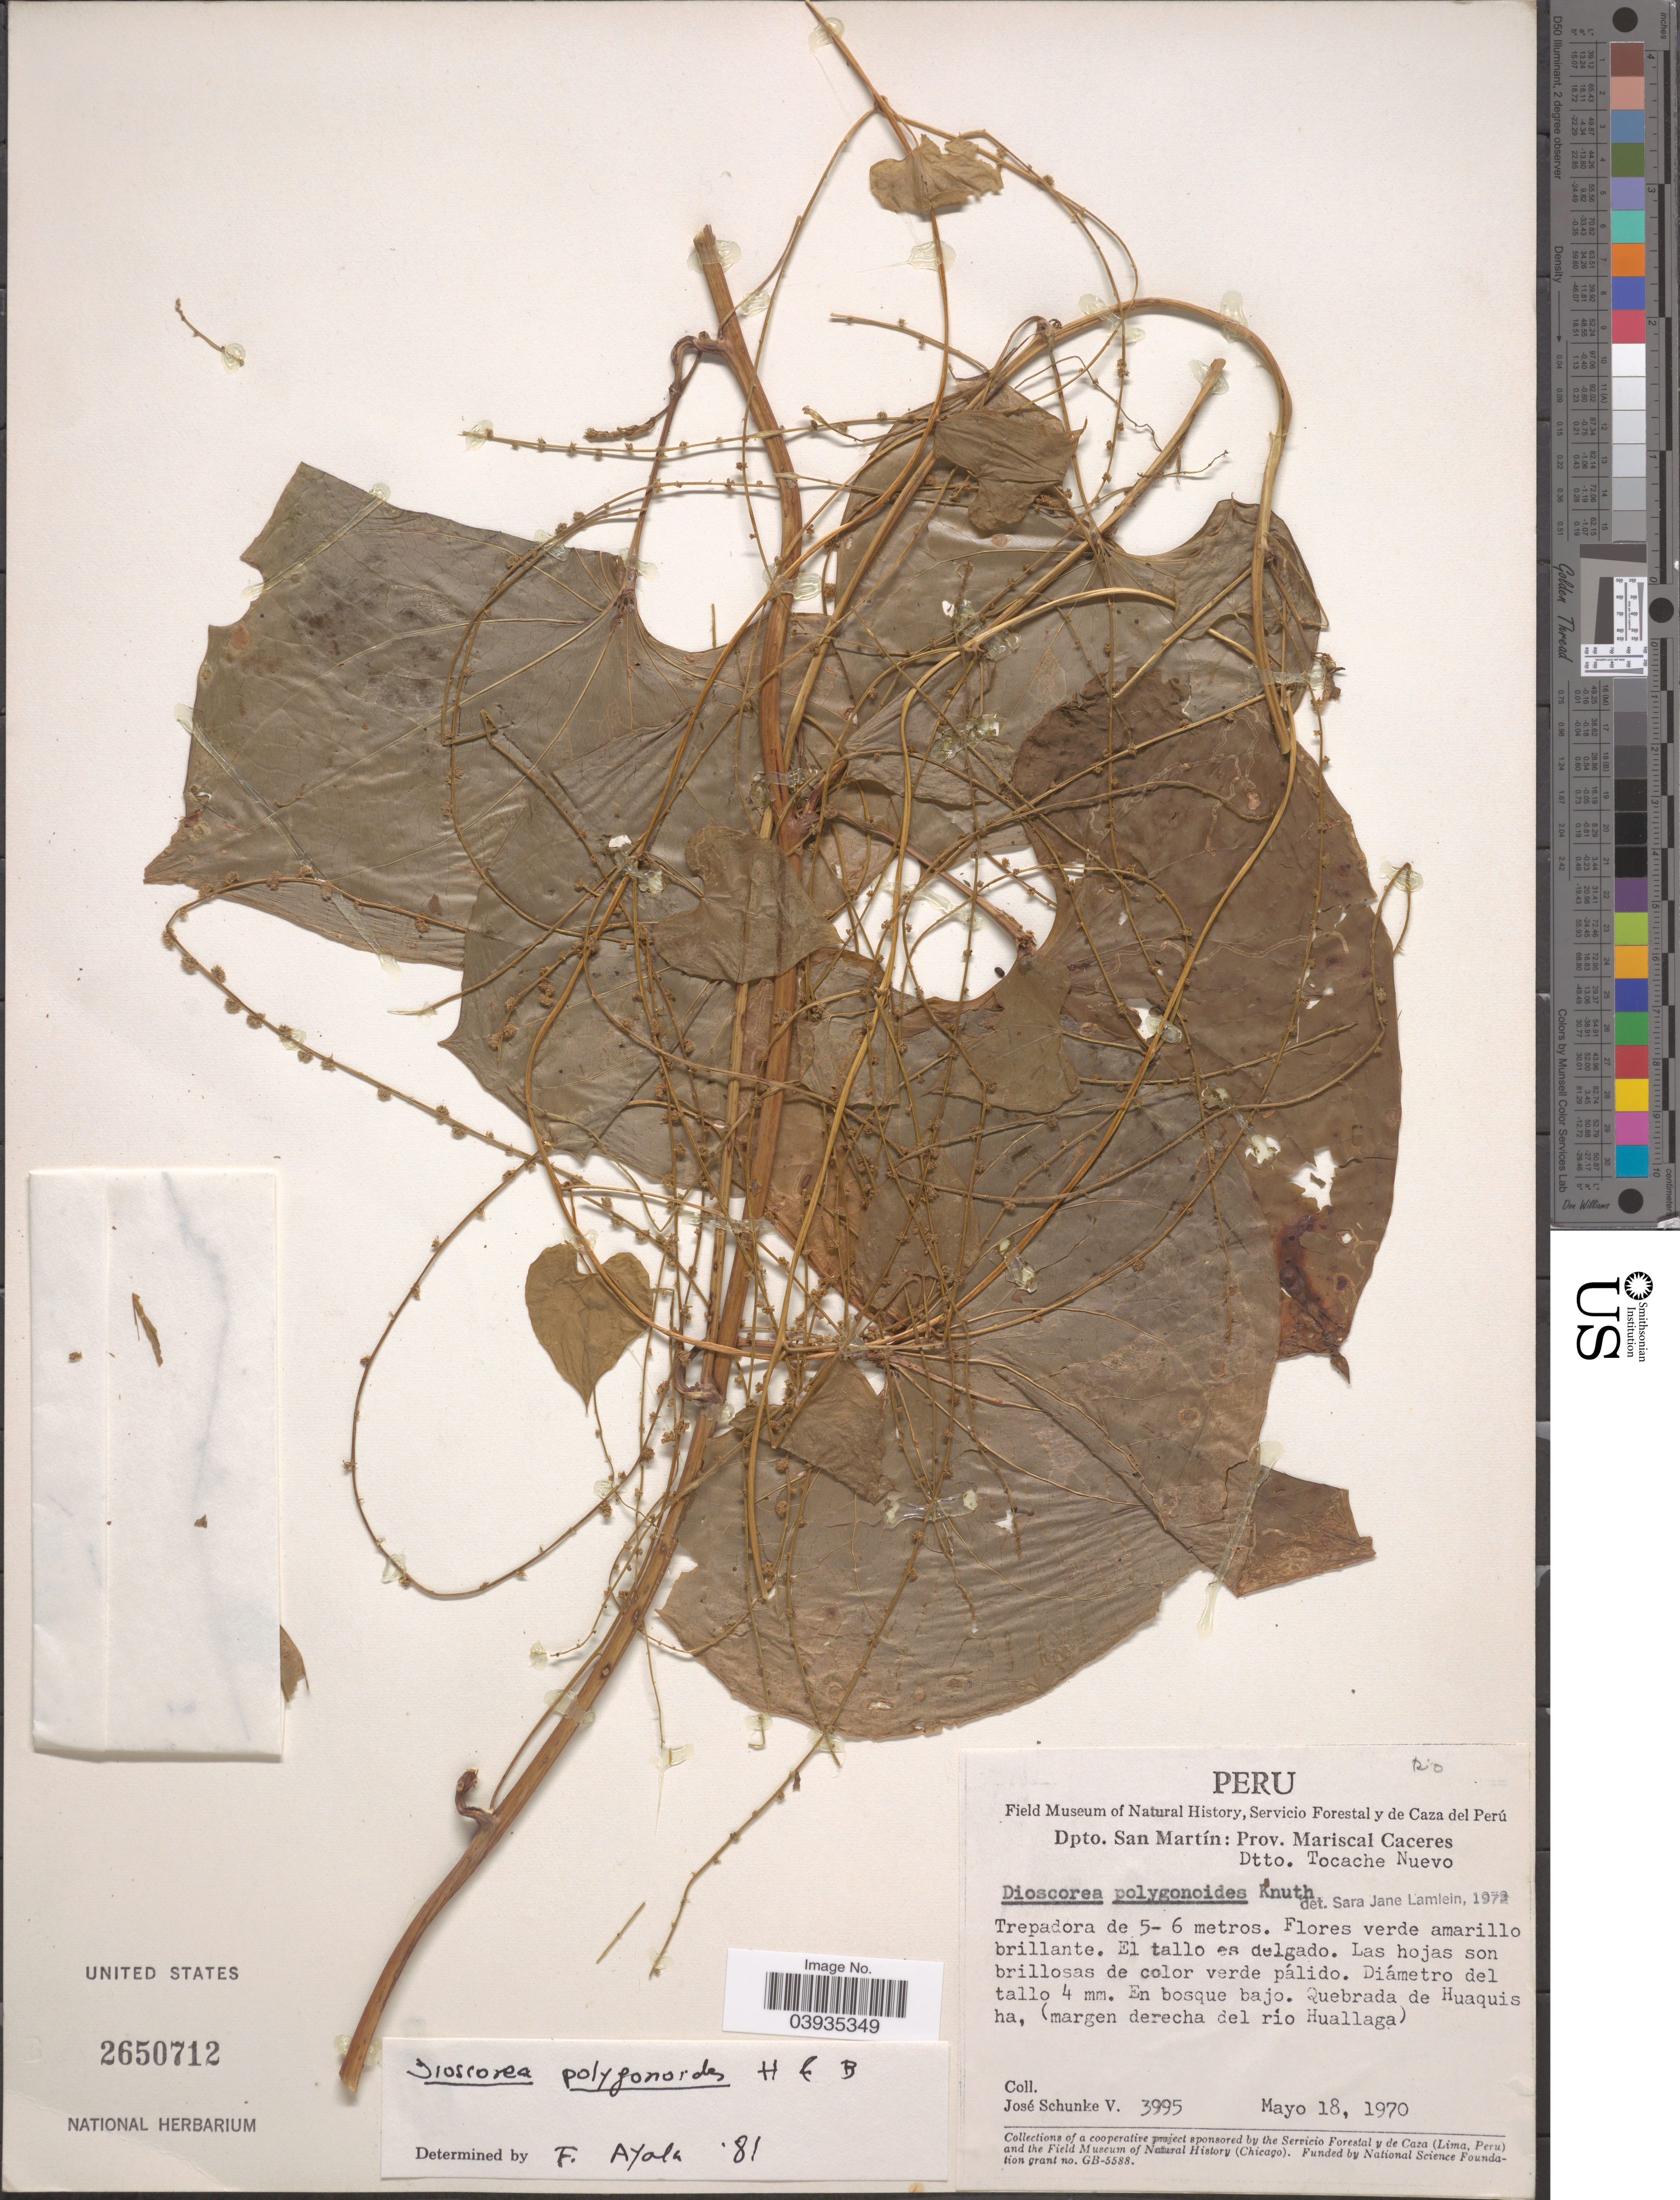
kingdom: Plantae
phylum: Tracheophyta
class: Liliopsida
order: Dioscoreales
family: Dioscoreaceae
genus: Dioscorea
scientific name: Dioscorea polygonoides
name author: Humb. & Bonpl. ex Willd.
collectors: J. Schunke Vigo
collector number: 3995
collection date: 1970-05-18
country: Peru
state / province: San Martín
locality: Dpto. San Martín: Prov. Mariscal Caceres. Dtto. Tocache Nuevo. Quebrada de Huaquis ha, (margen derecha del río Huallaga).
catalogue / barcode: US 2650712